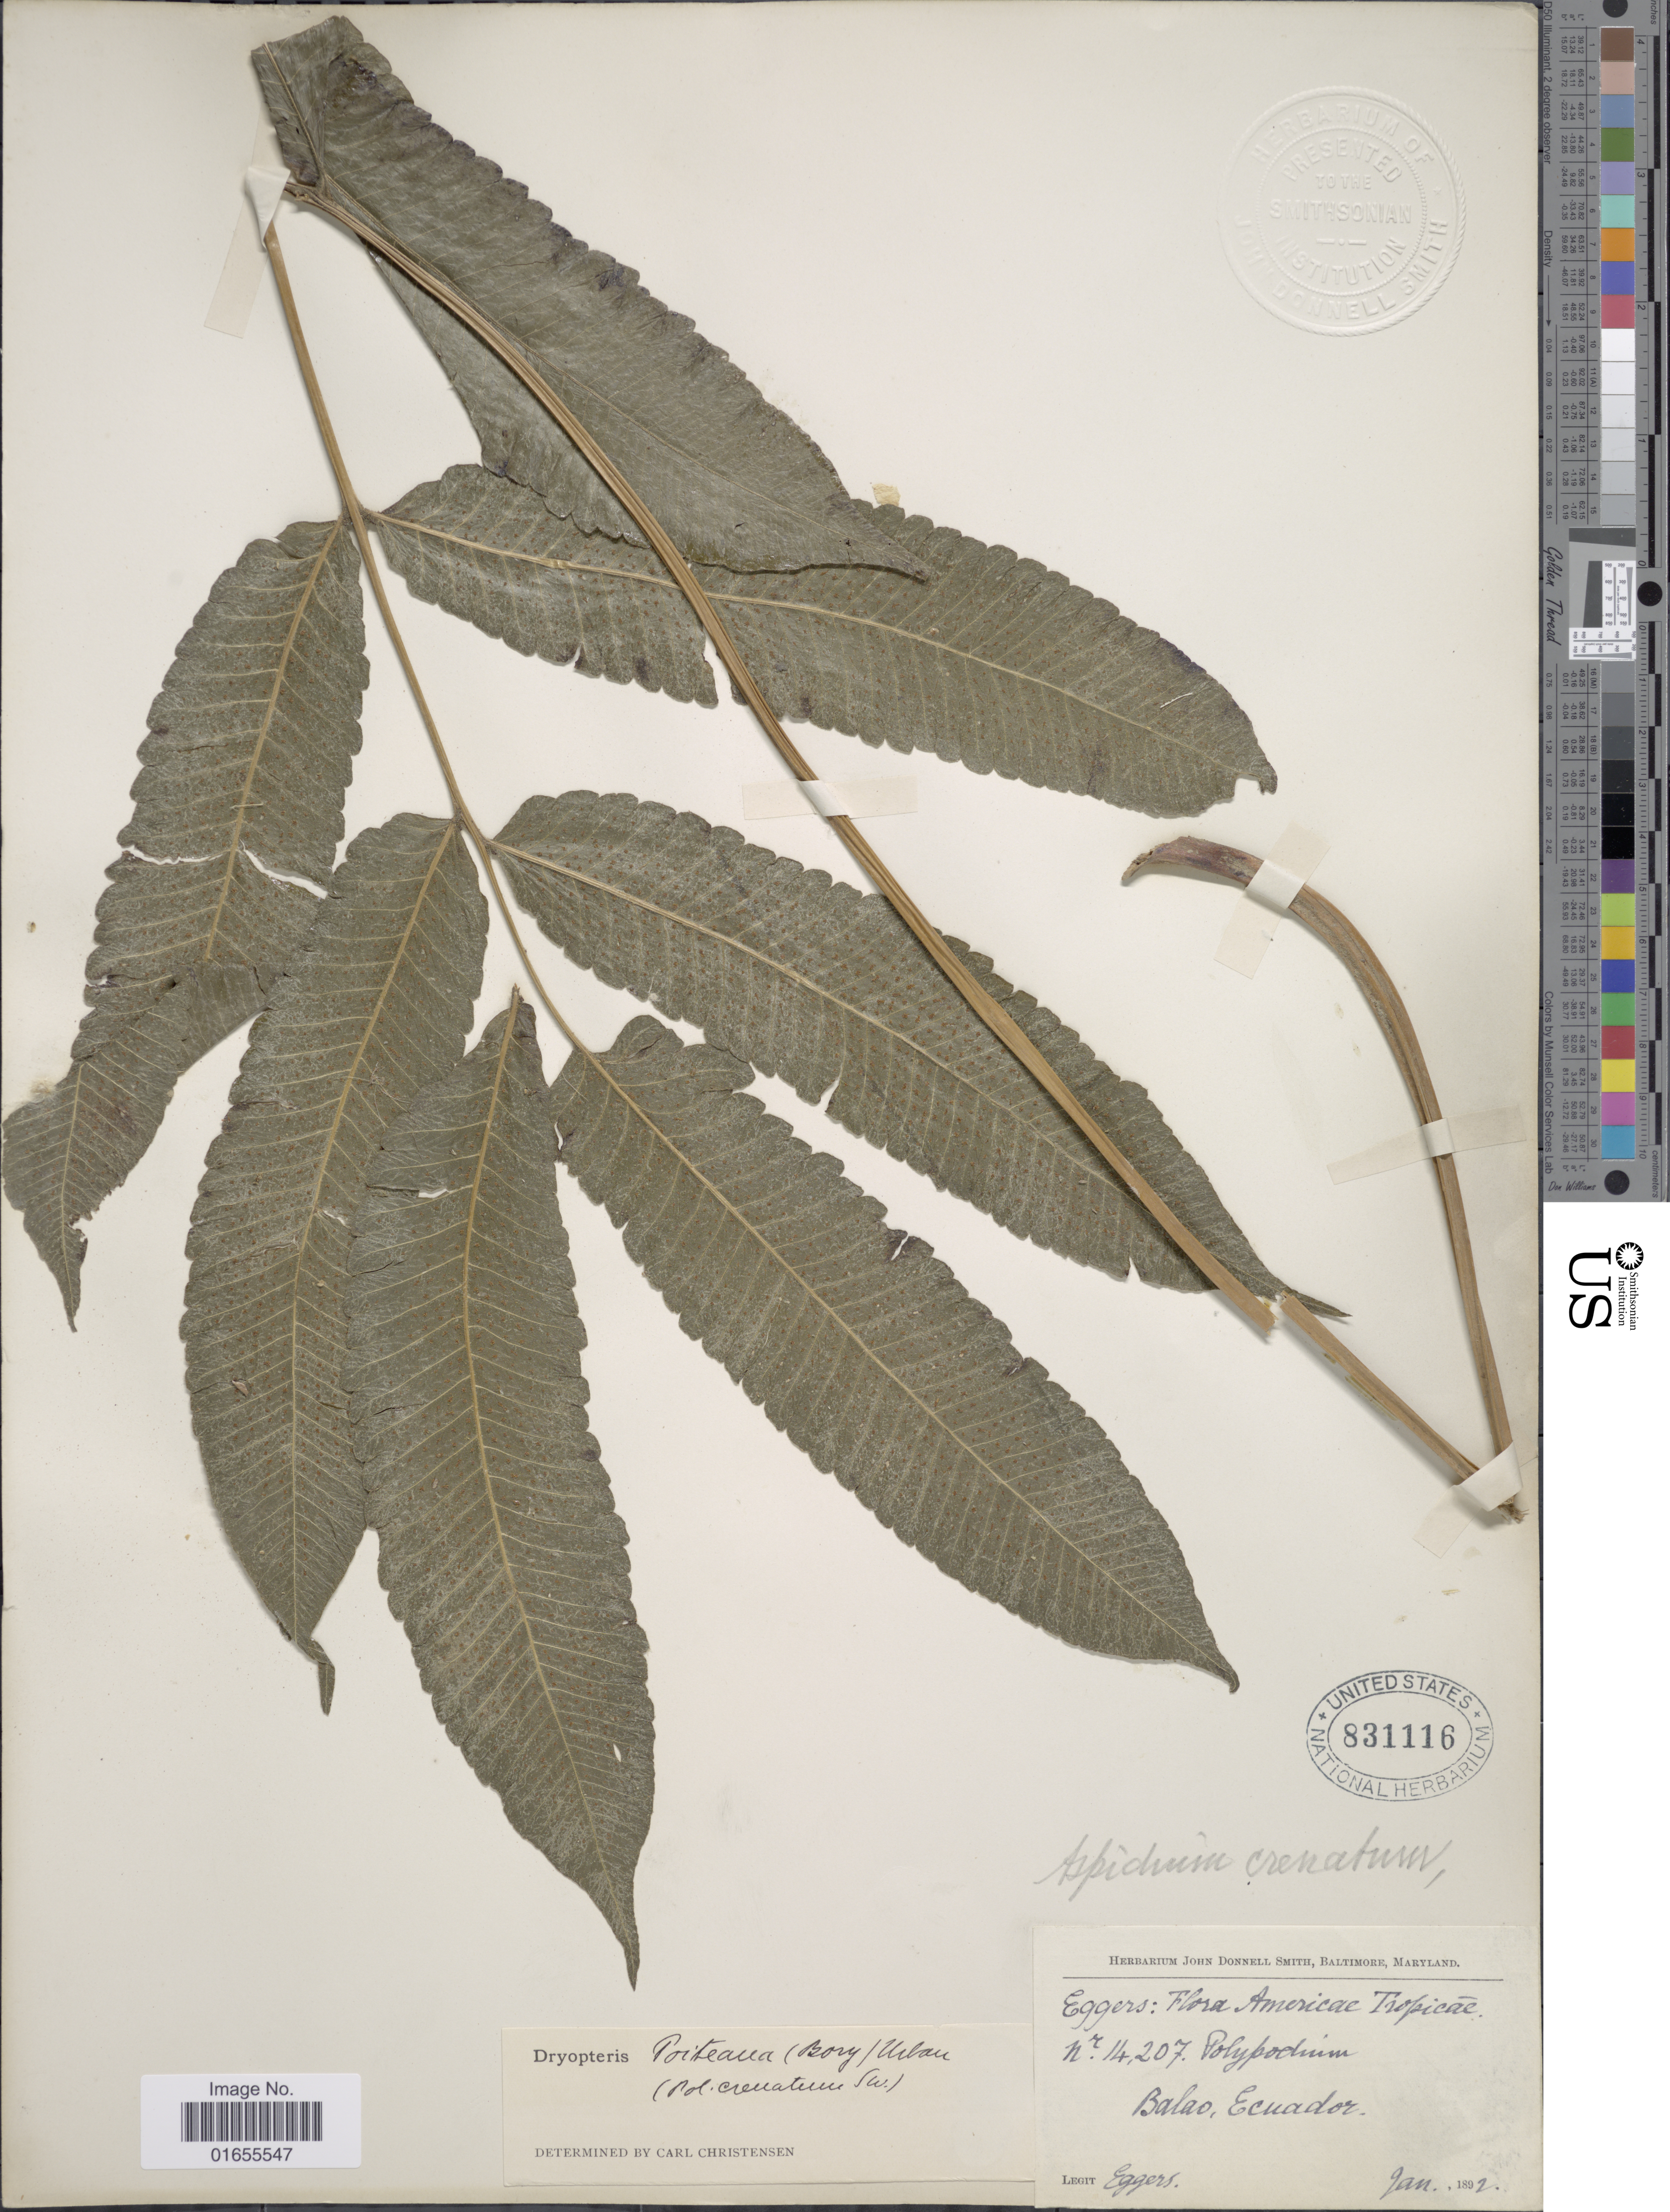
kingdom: Plantae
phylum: Tracheophyta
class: Polypodiopsida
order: Polypodiales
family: Thelypteridaceae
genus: Goniopteris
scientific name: Goniopteris poiteana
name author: (Bory) Ching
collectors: -. Eggers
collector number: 14207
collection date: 1892-01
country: Ecuador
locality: Balao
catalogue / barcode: US 831116